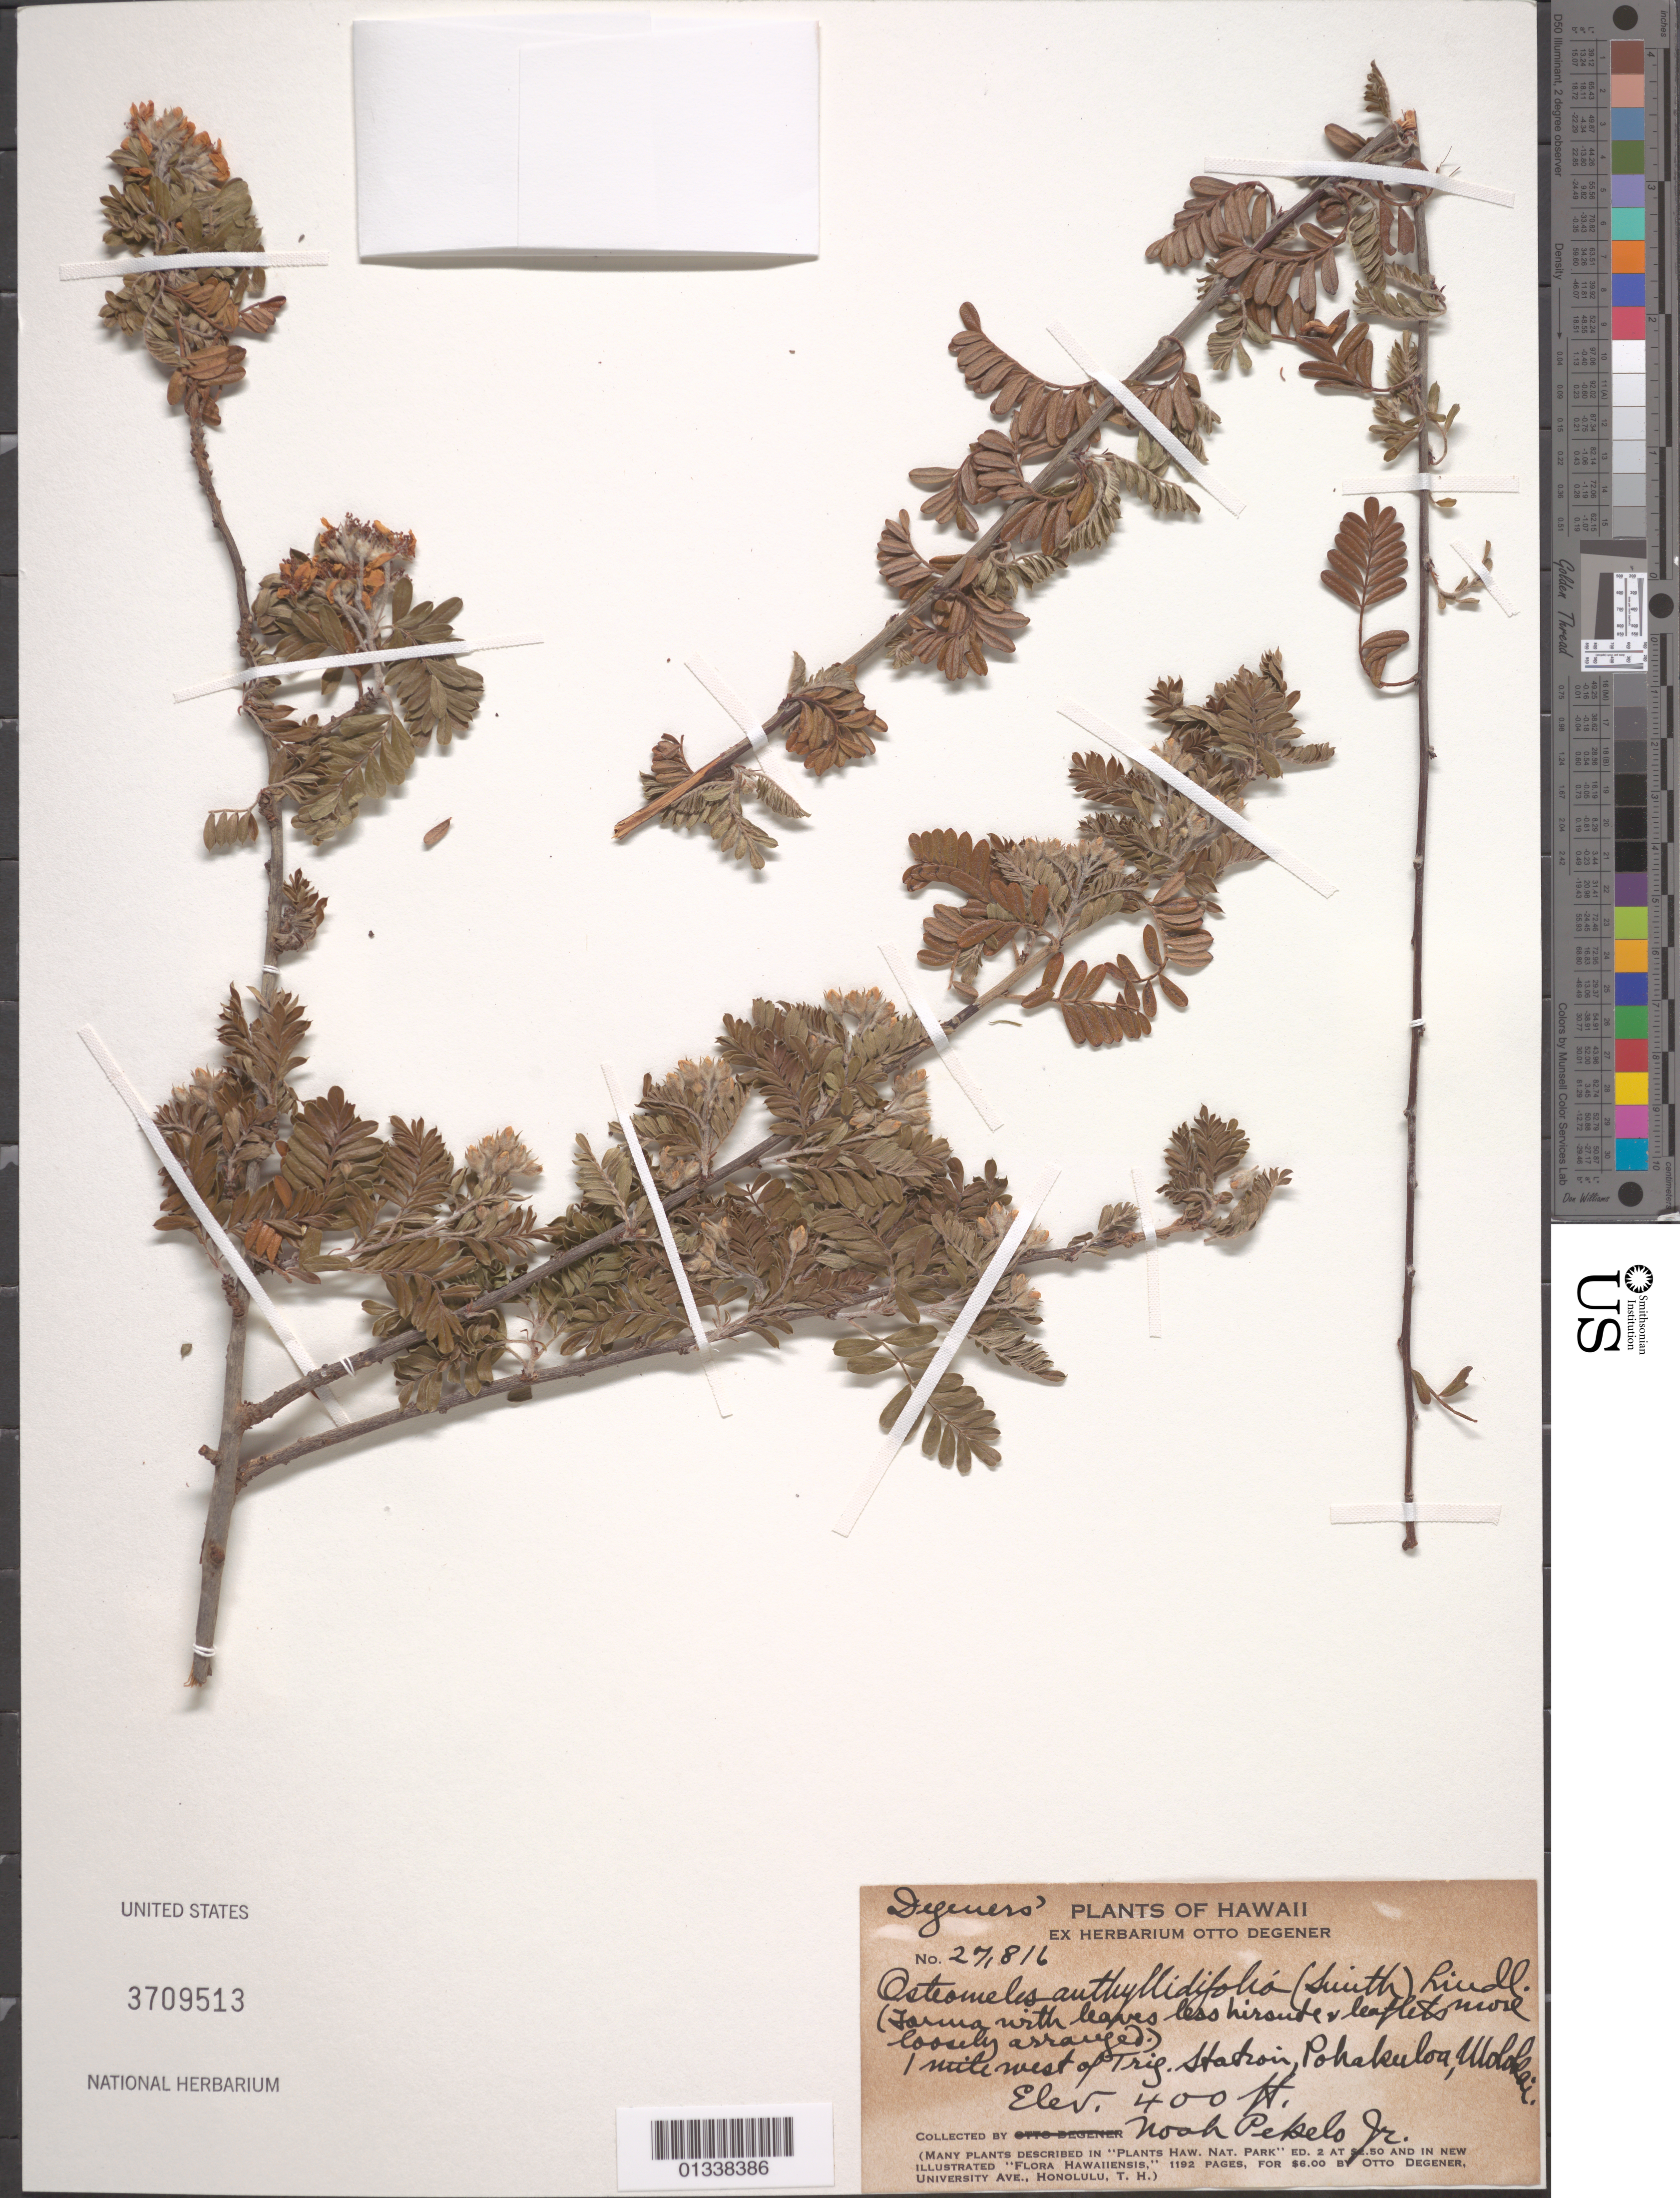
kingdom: Plantae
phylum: Tracheophyta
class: Magnoliopsida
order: Rosales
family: Rosaceae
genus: Osteomeles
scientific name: Osteomeles anthyllidifolia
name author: (Small) Lindl.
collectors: N. Pekelo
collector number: Degeners' 27816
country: United States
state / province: Hawaii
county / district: Maui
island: Moloka'i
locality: One mile west of Trig. Station, Pohakuloa, Molokai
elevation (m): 122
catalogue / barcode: US 27816